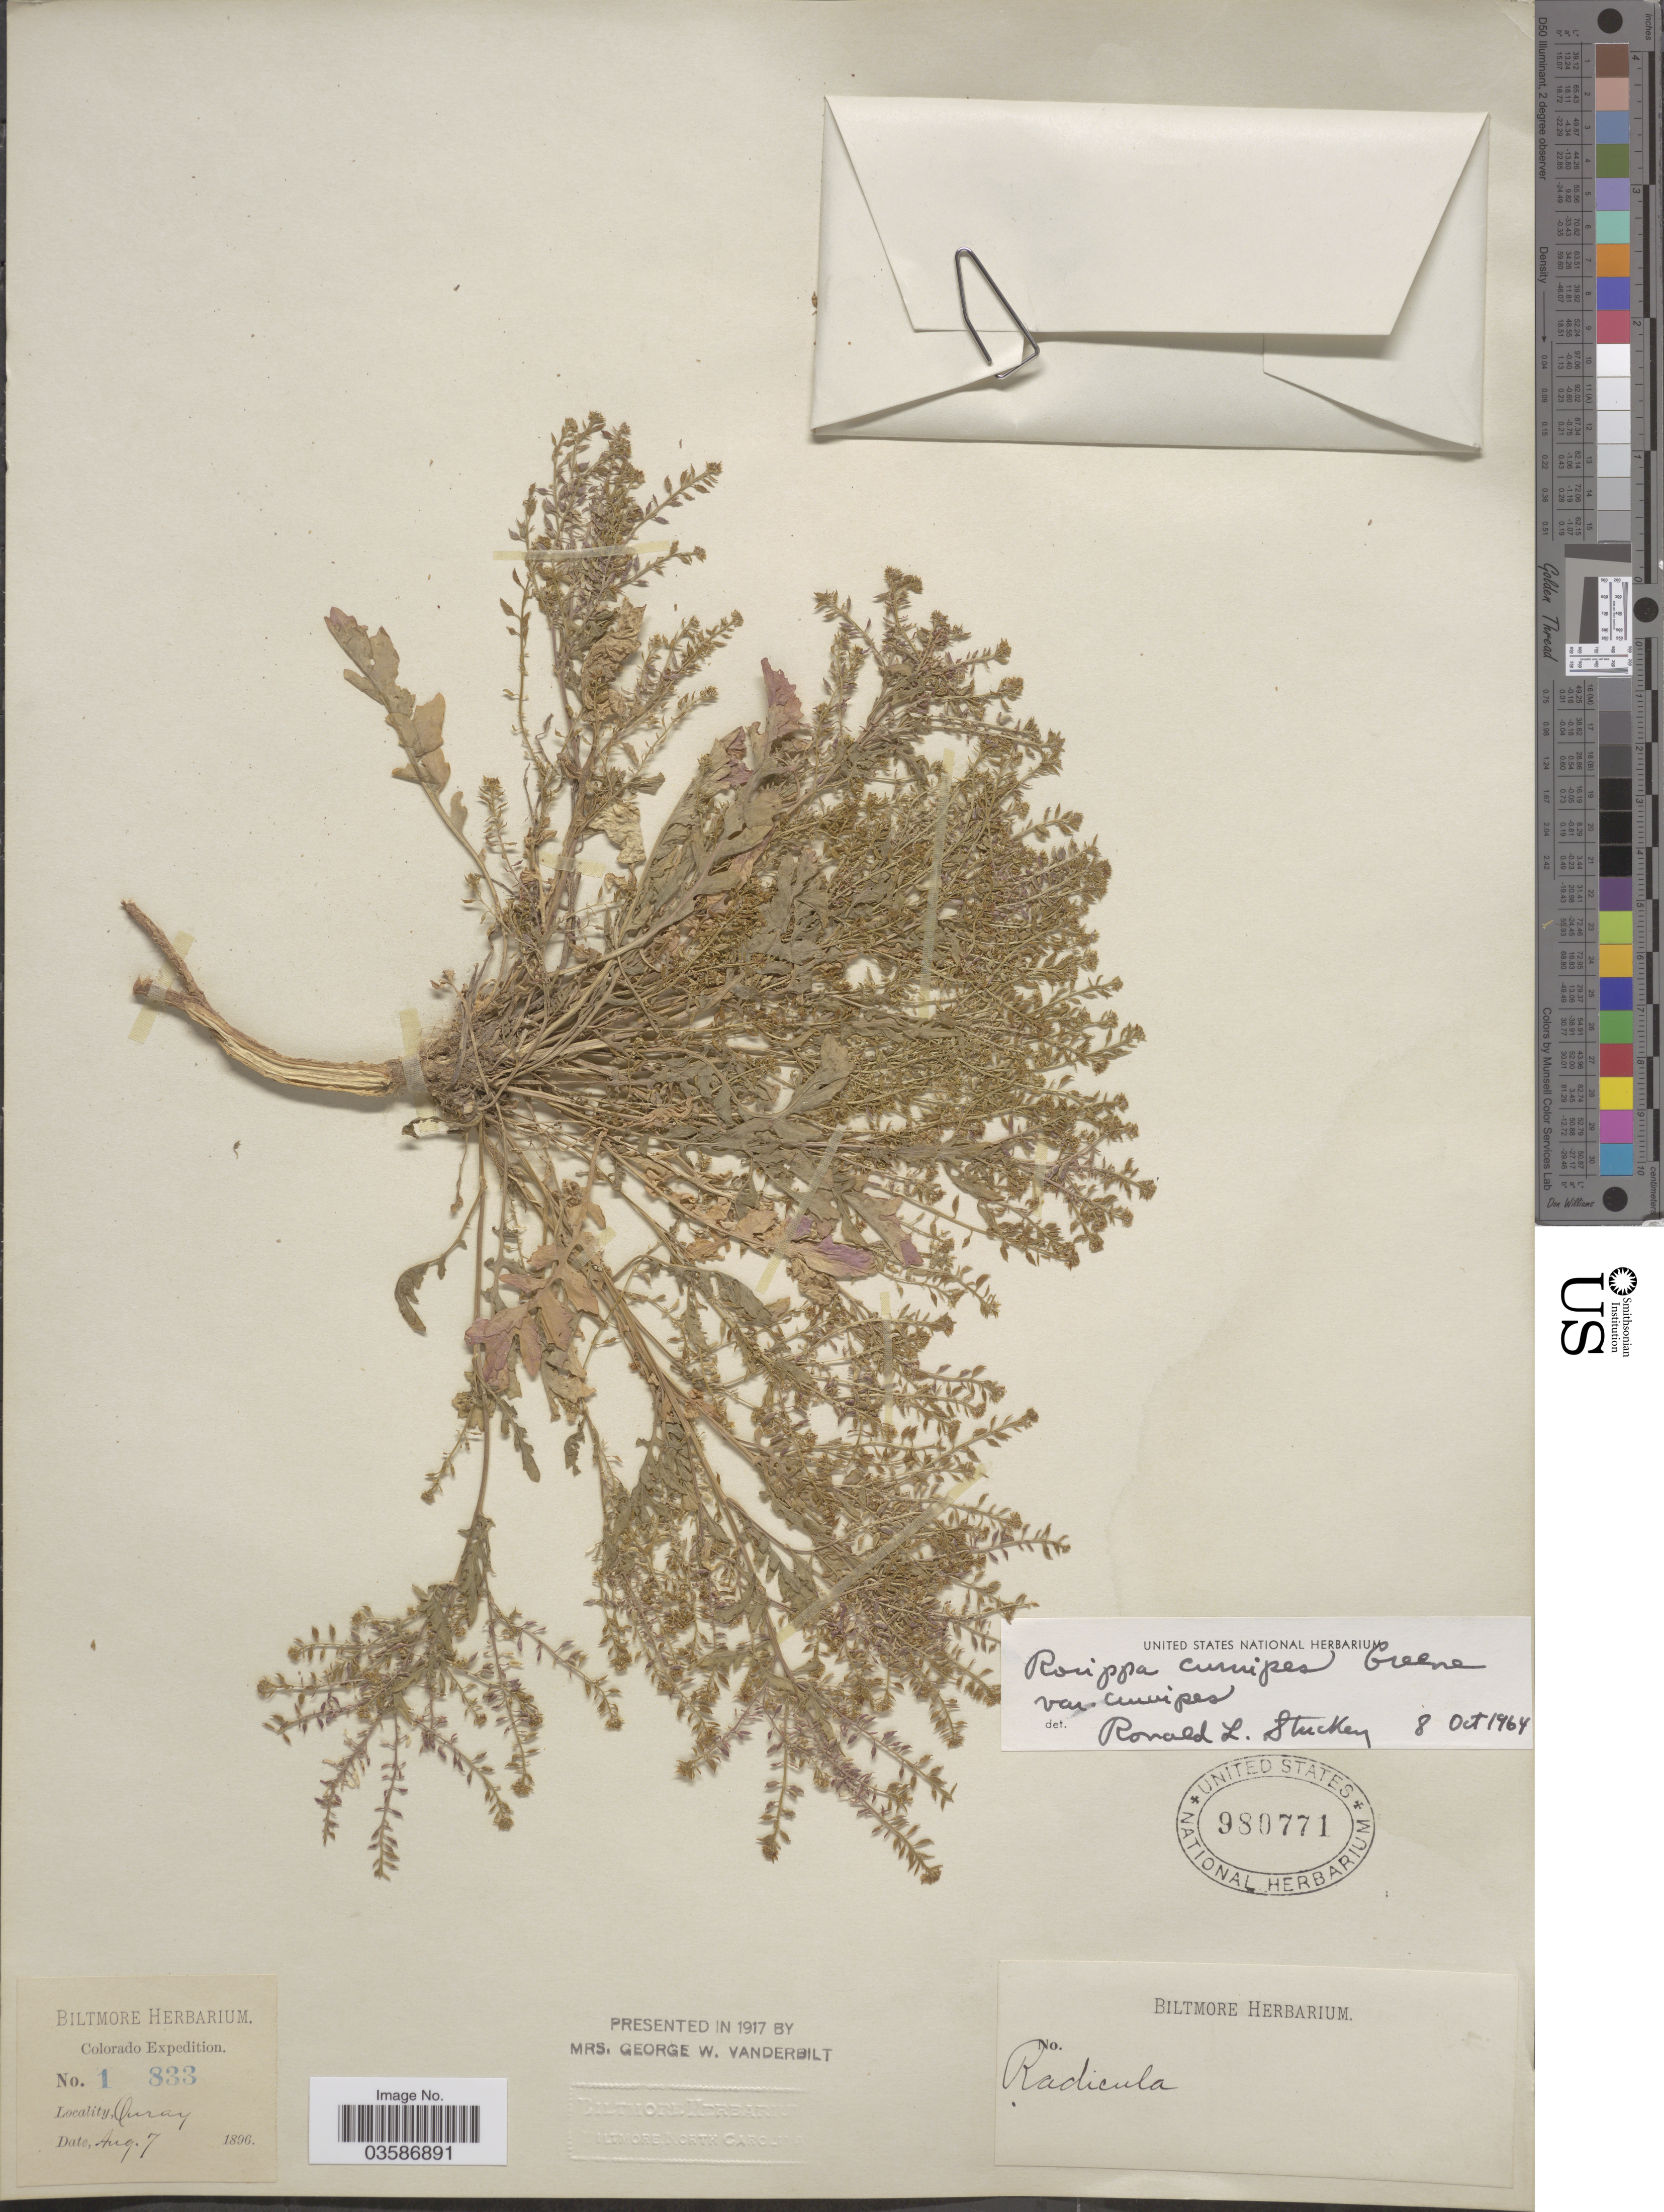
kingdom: Plantae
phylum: Tracheophyta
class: Magnoliopsida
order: Brassicales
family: Brassicaceae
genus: Rorippa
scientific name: Rorippa curvipes var. curvipes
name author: Greene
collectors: ex herb. Biltmore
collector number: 1833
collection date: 1896-08-07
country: United States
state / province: Colorado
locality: Ouray.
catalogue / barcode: US 980771